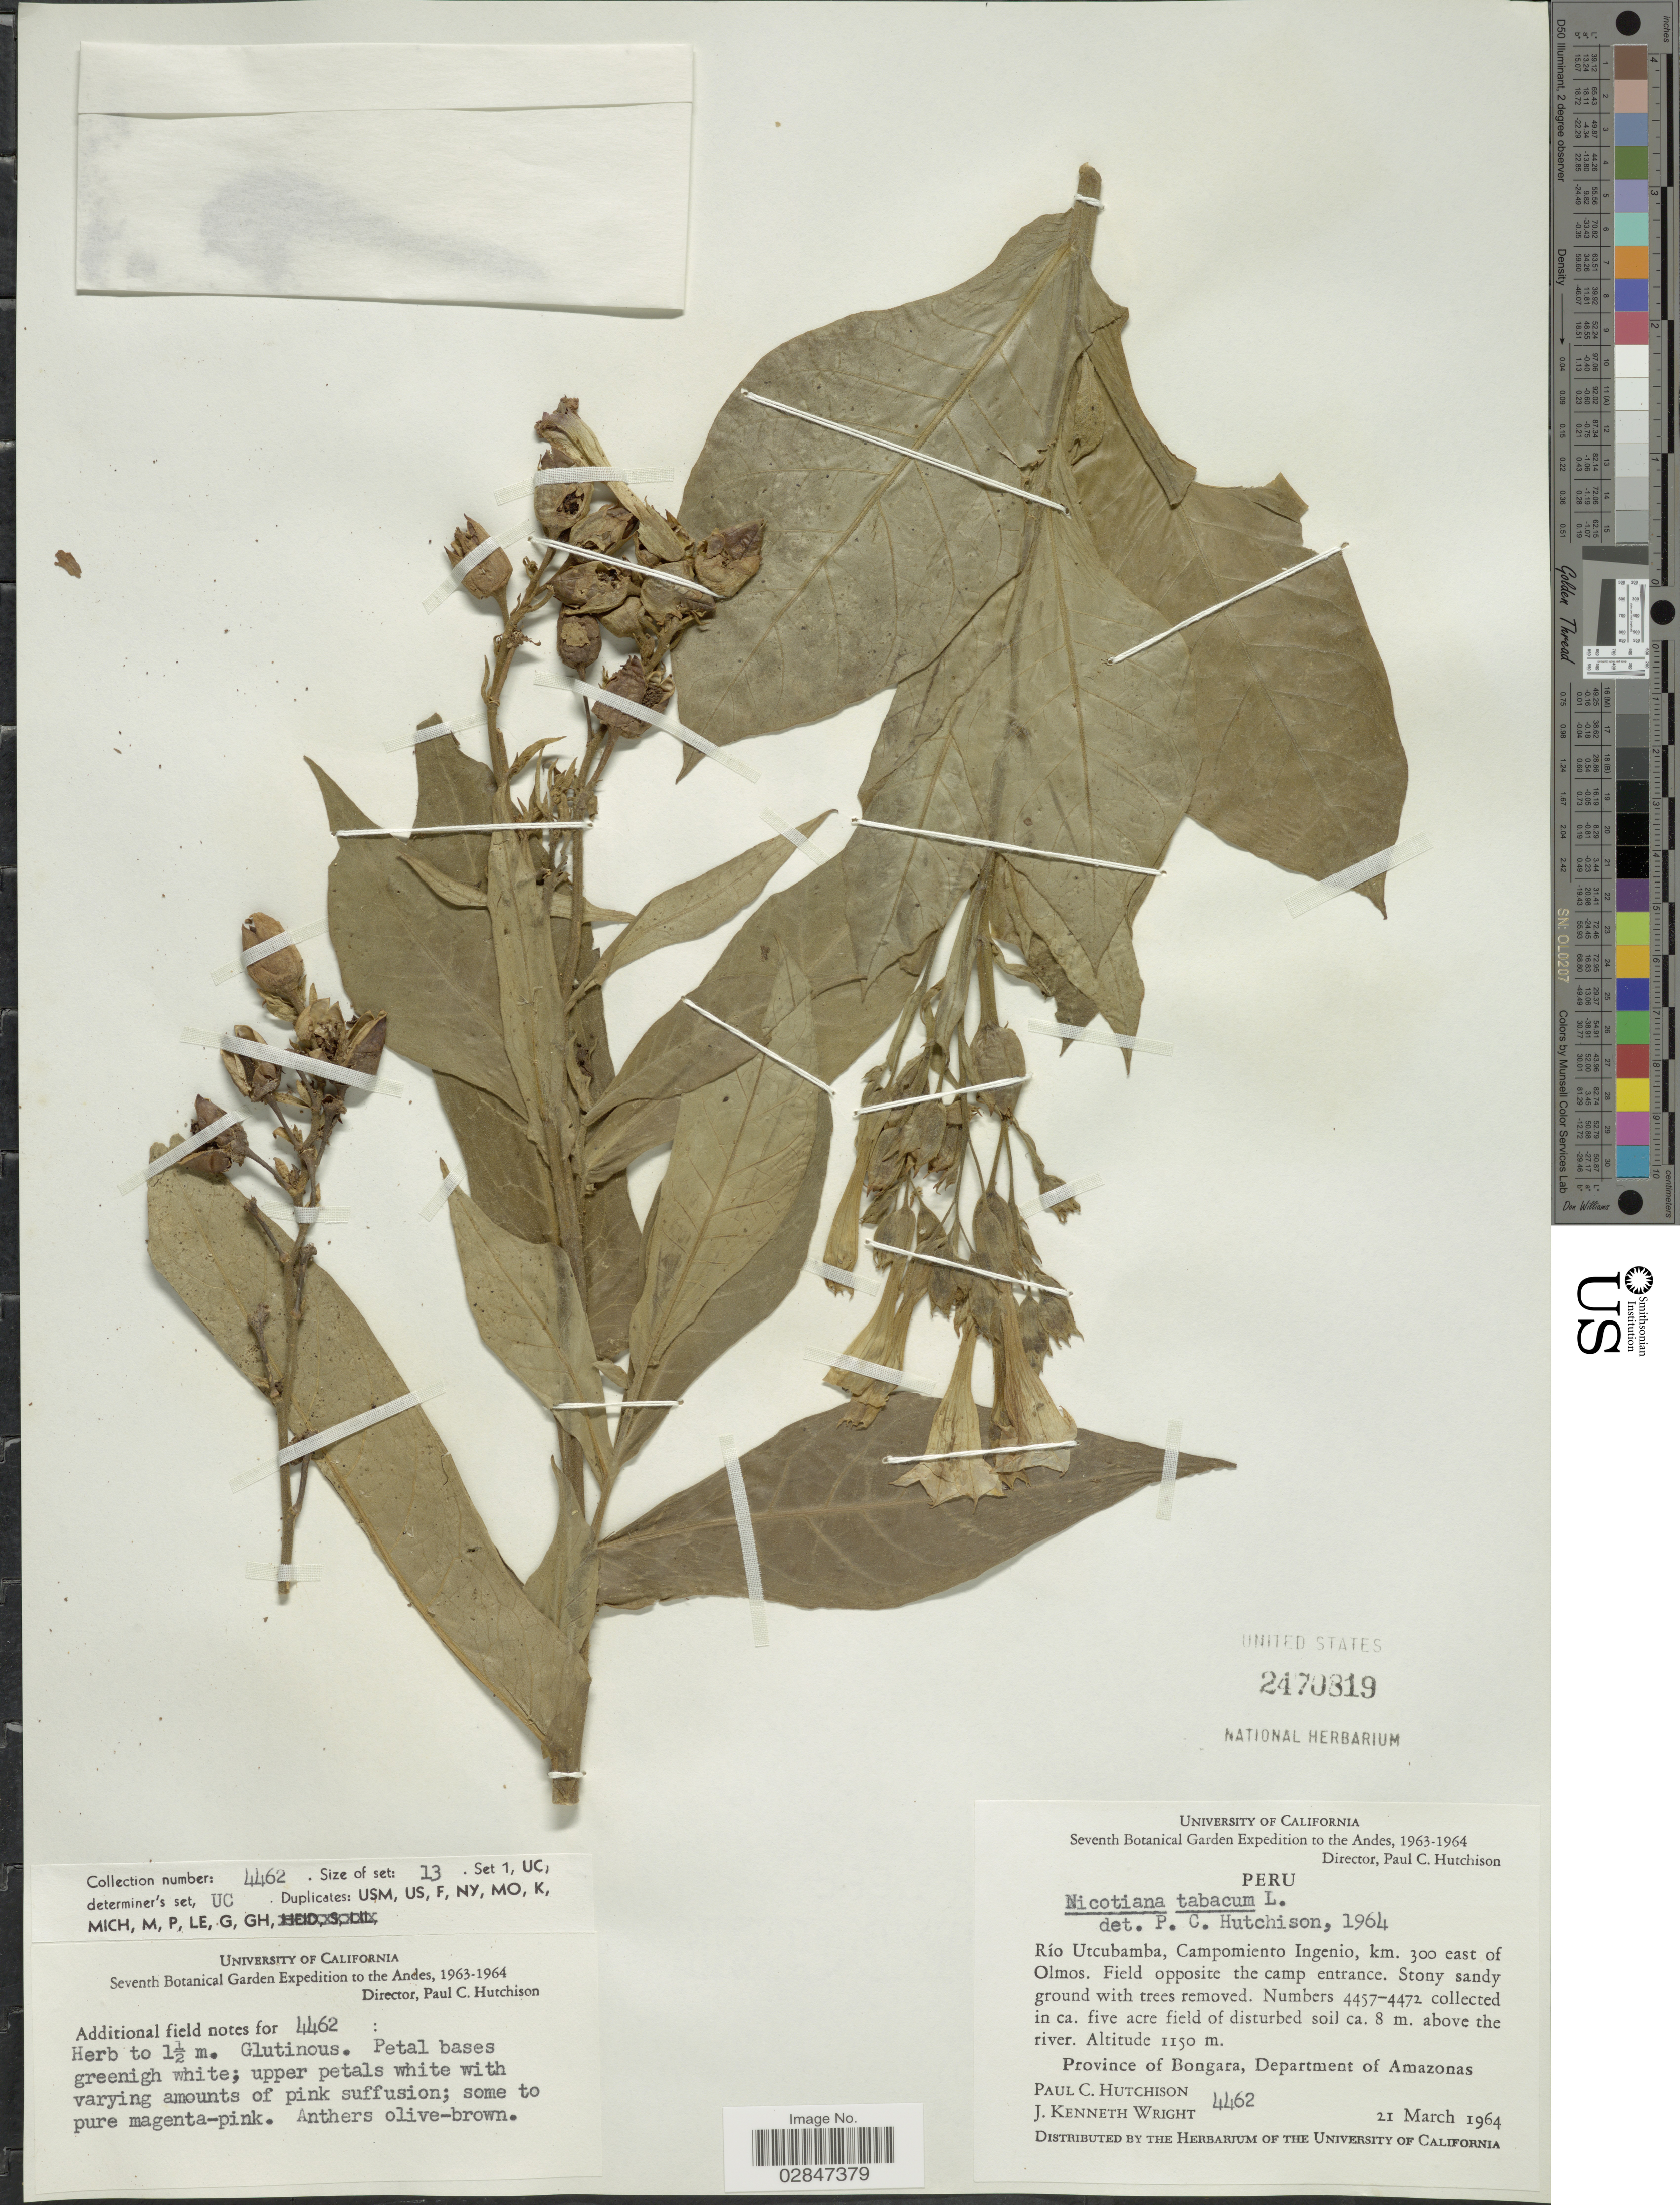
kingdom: Plantae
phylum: Tracheophyta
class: Magnoliopsida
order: Solanales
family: Solanaceae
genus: Nicotiana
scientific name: Nicotiana tabacum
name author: L.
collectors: P. C. Hutchison & J. K. Wright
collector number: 4462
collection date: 1964-03-21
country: Peru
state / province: Amazonas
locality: The Andes, Río Utcubamba, Campomiento Ingenio, km. 300 east of Olmos, Province of Bongara, Department of Amazonas.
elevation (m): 1150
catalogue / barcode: US 2470819